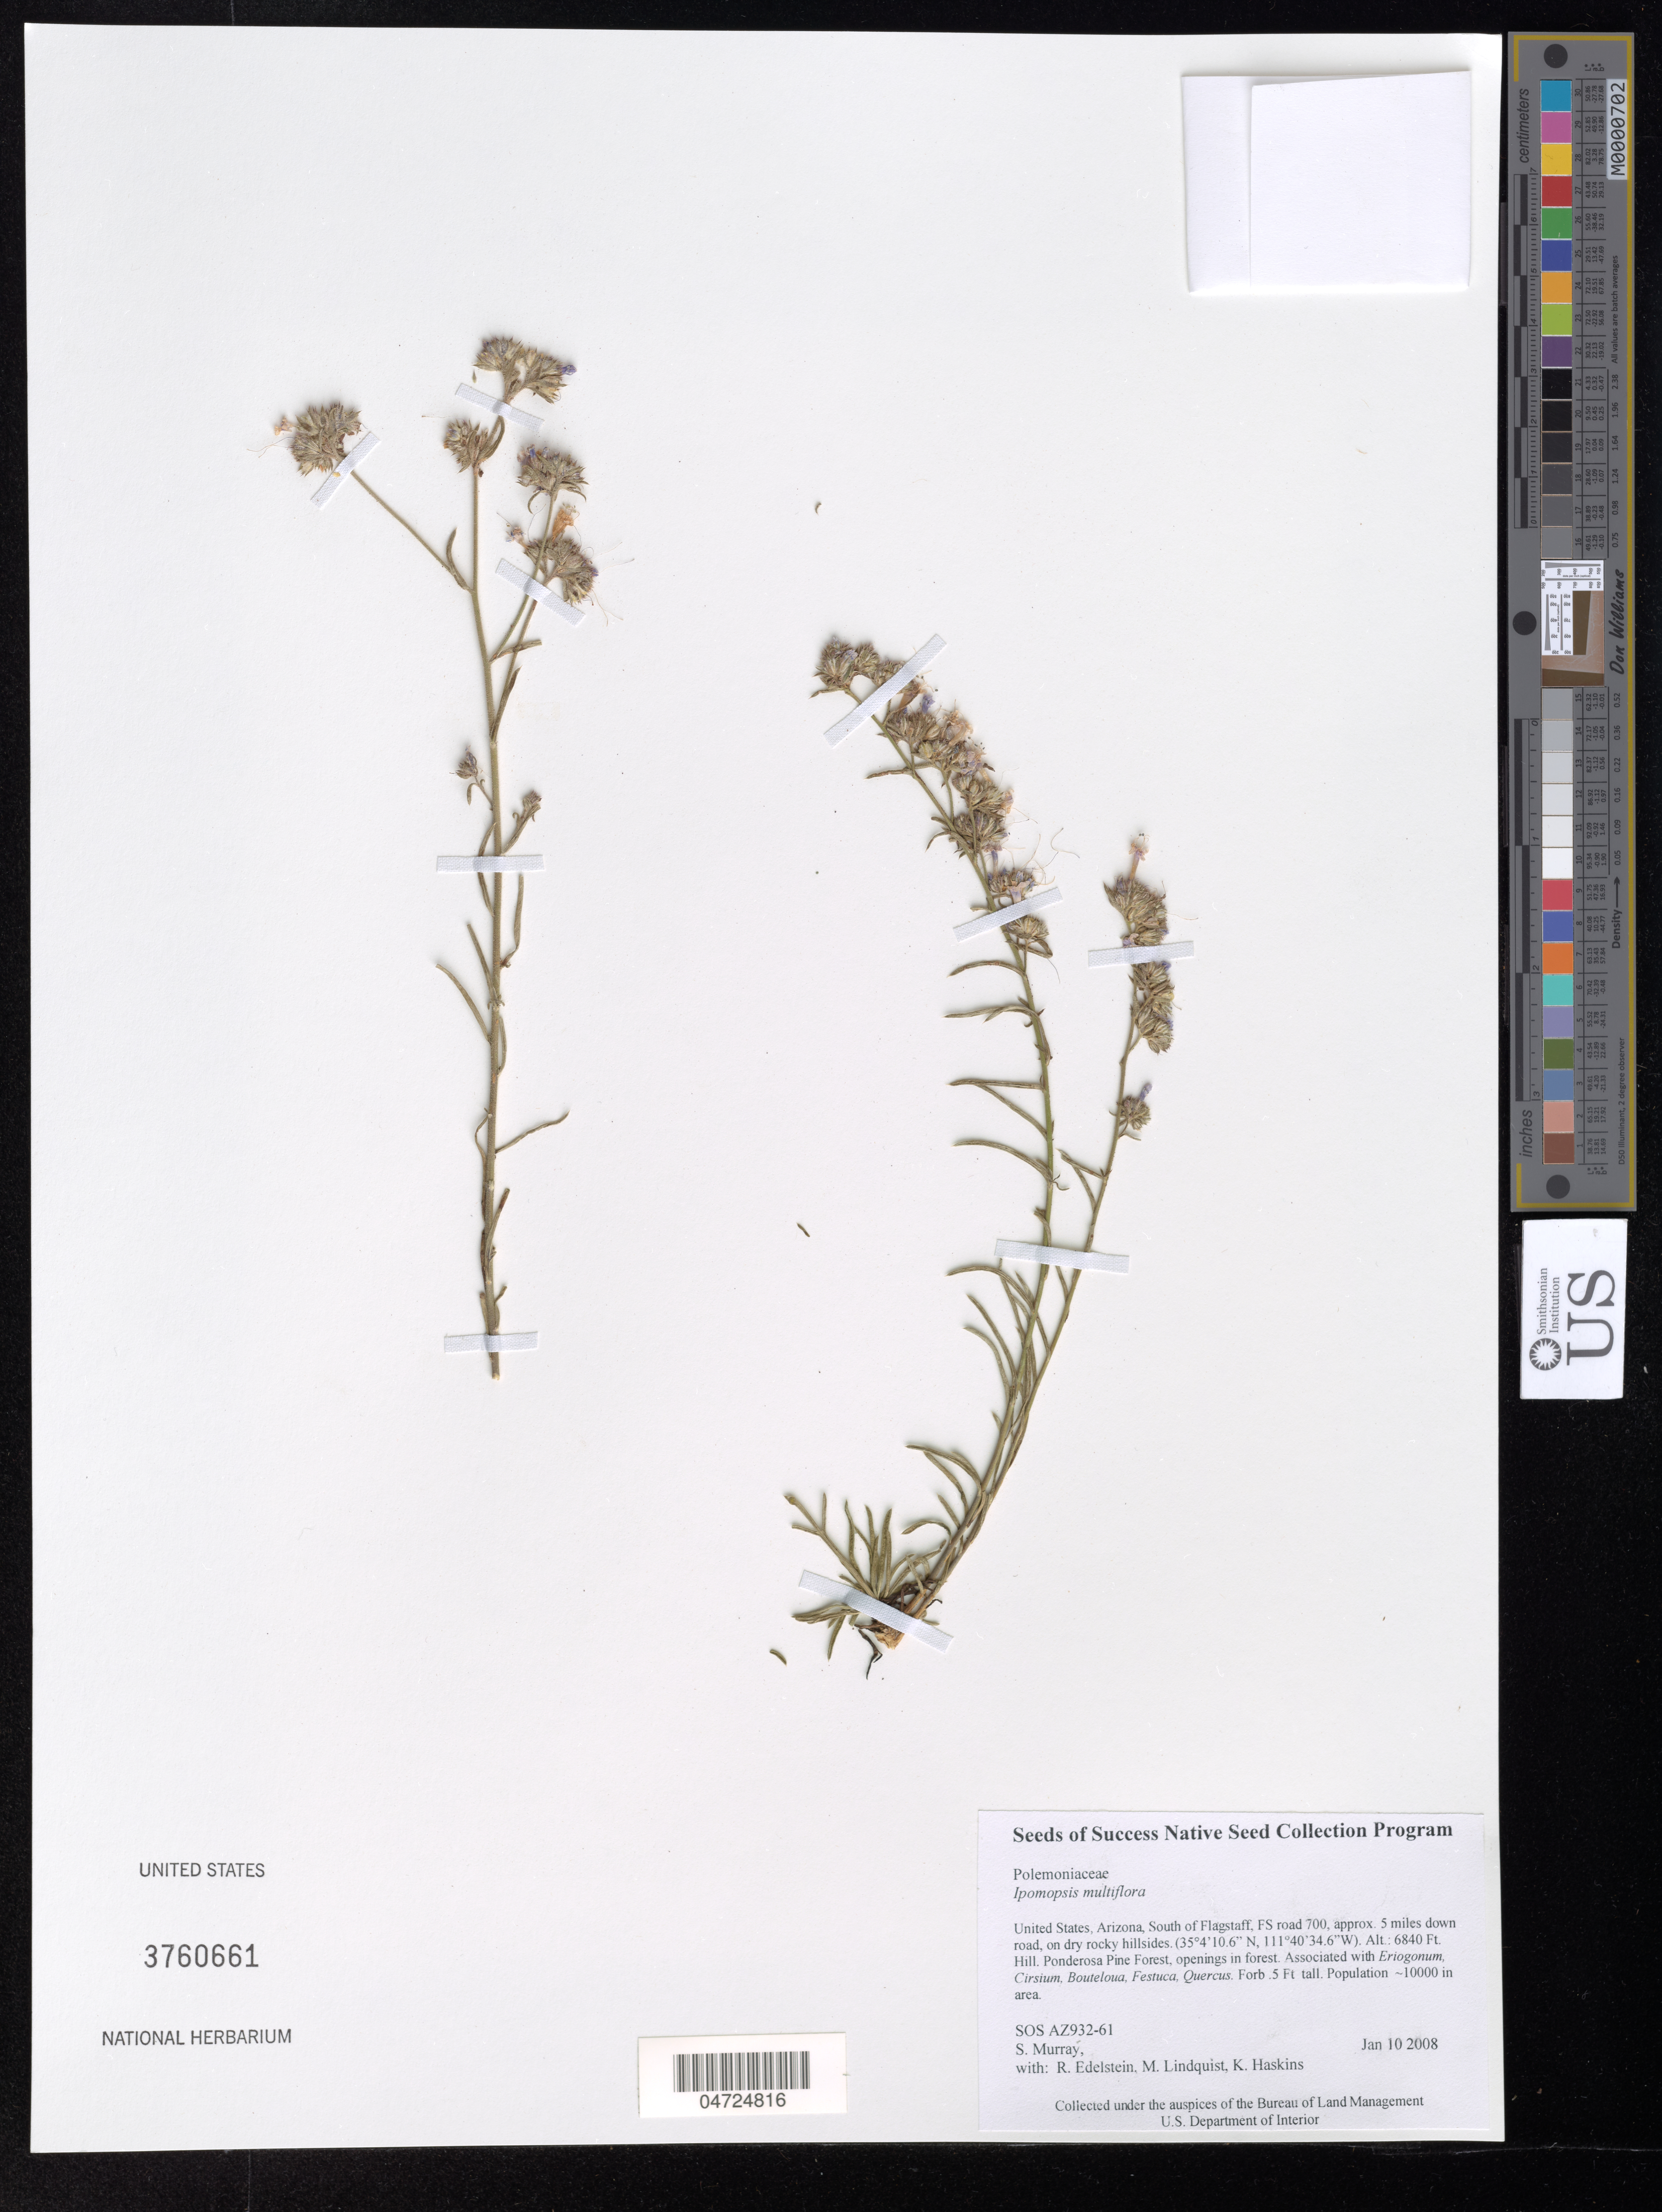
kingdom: Plantae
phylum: Tracheophyta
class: Magnoliopsida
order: Ericales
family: Polemoniaceae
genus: Ipomopsis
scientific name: Ipomopsis multiflora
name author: (Nutt.) V.E. Grant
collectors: S. Murray, M. Lindquist & K. Haskins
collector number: SOS AZ932-61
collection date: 2008-01-10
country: United States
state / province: Arizona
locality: South of Flagstaff, FS road 700, approx. 5 miles down road.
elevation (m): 2085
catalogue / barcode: US 3760661